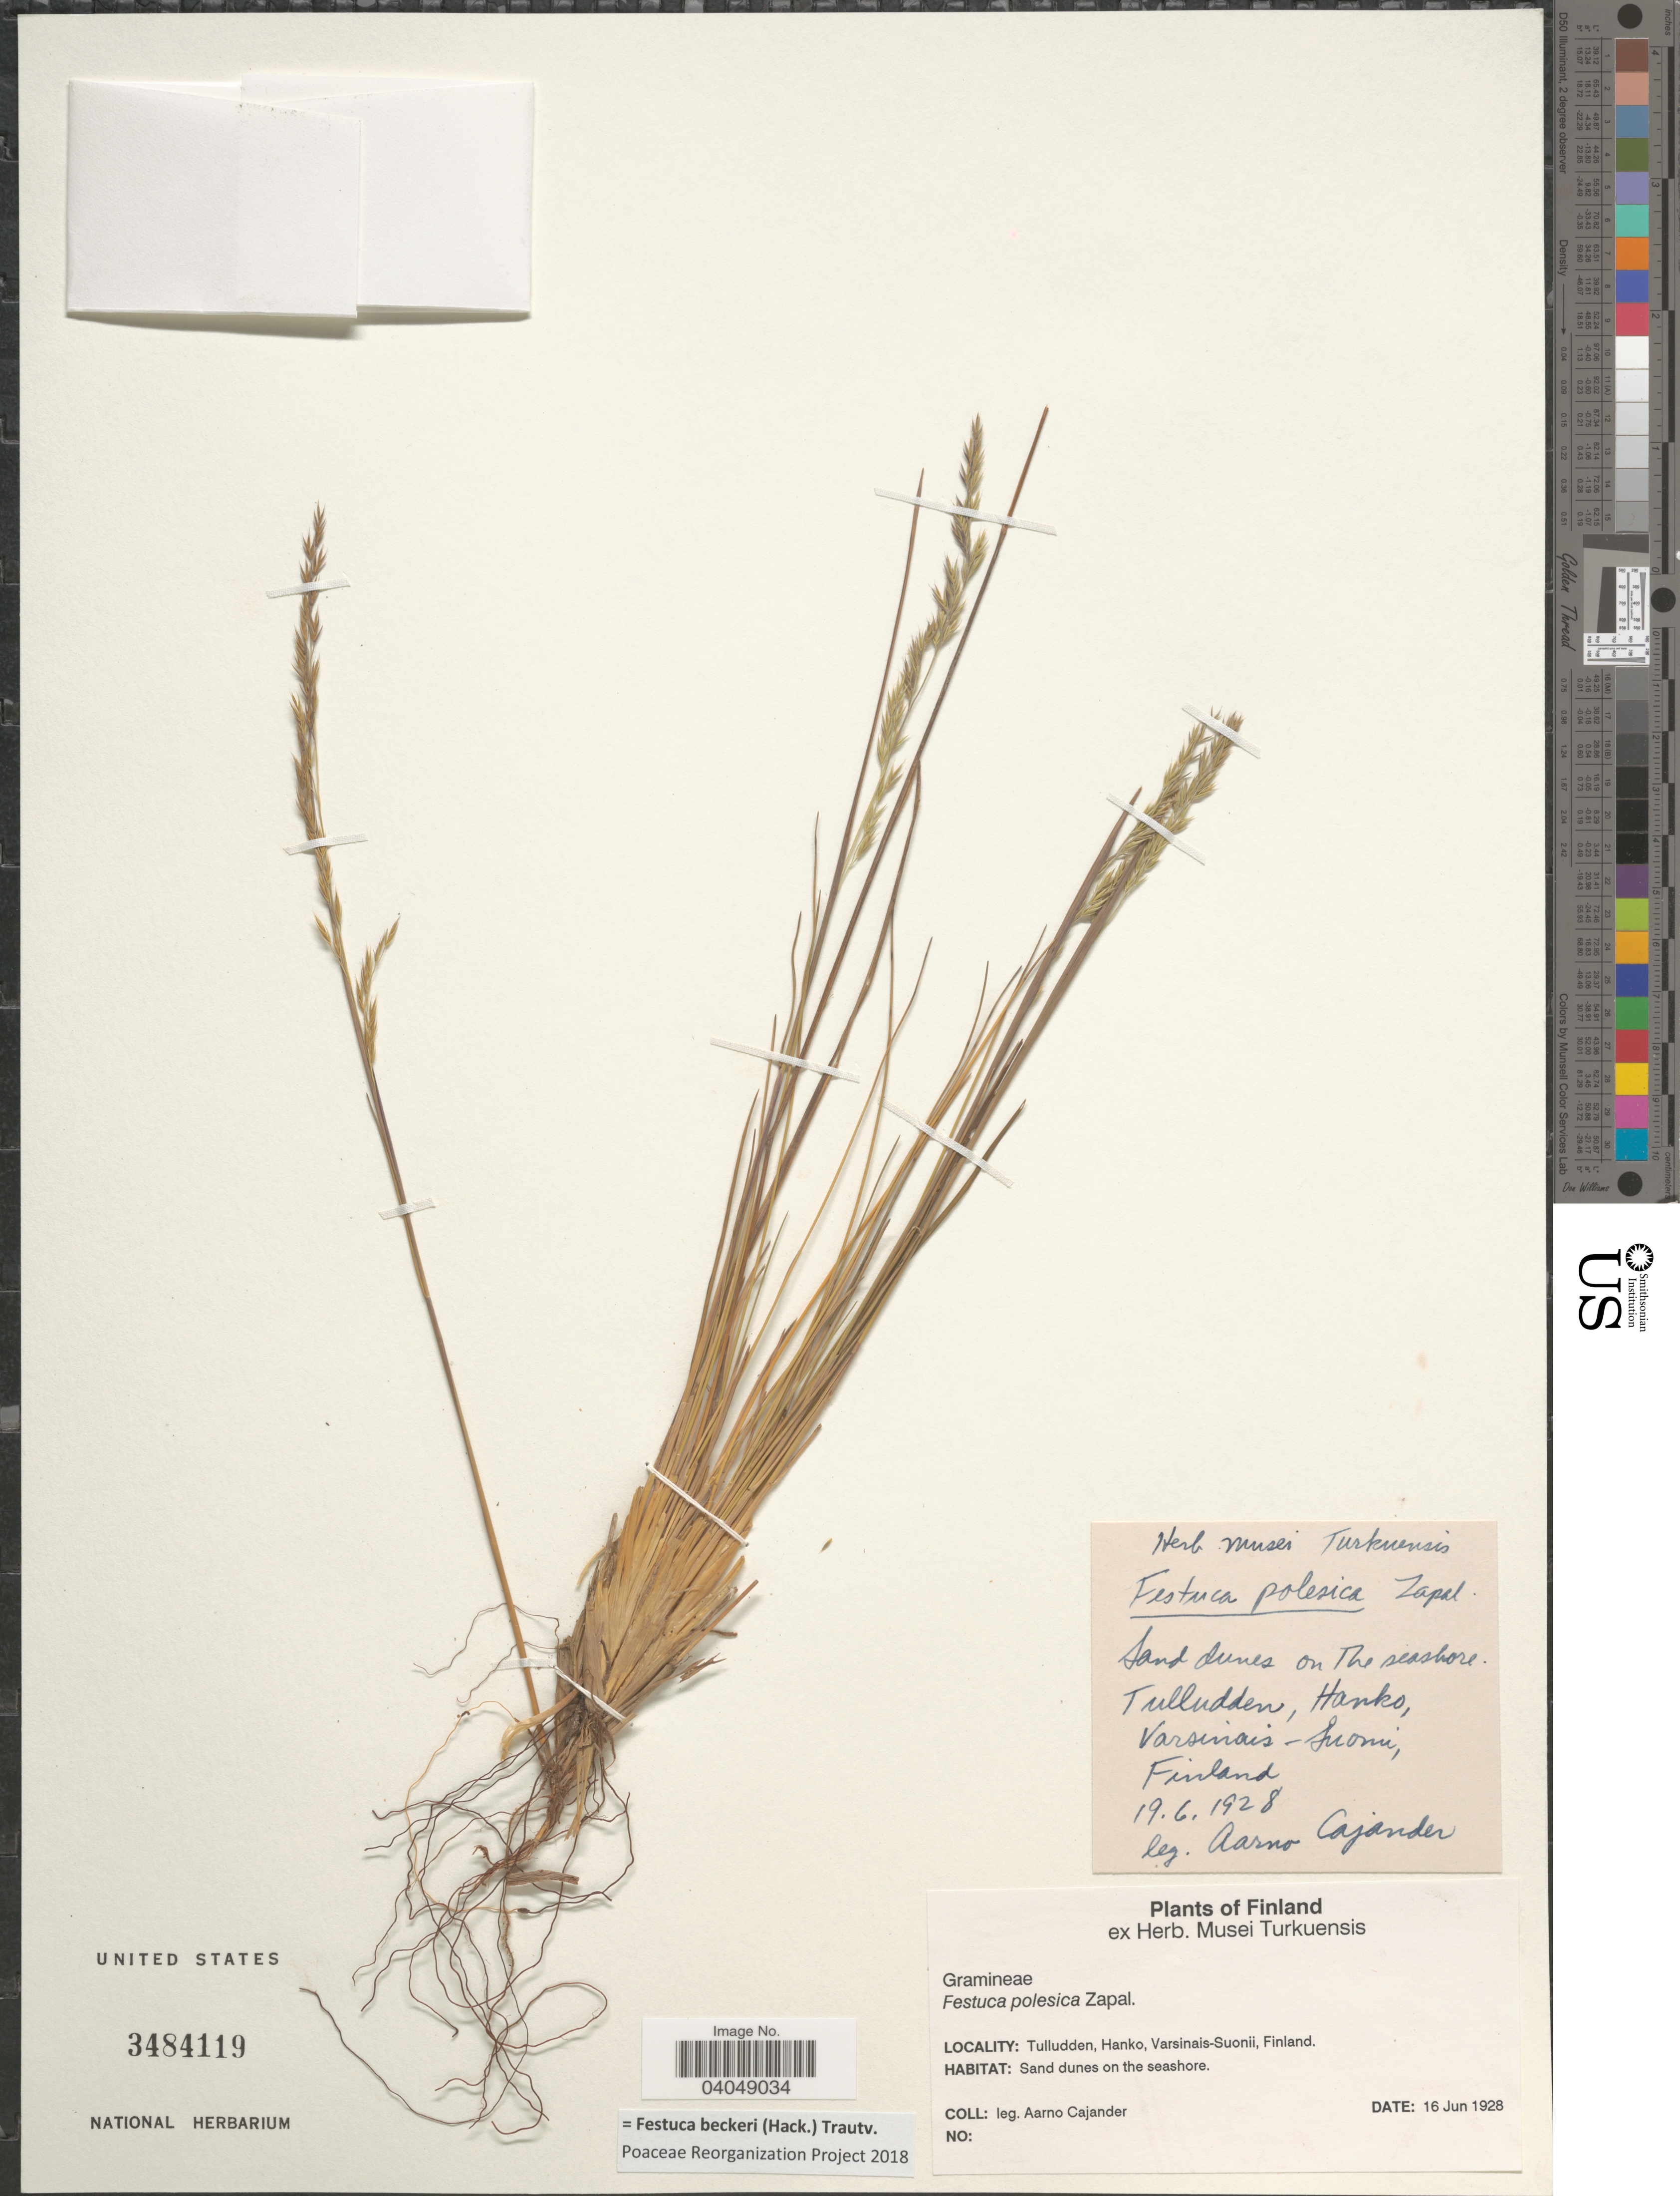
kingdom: Plantae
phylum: Tracheophyta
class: Liliopsida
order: Poales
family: Poaceae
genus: Festuca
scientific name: Festuca beckeri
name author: (Hack.) Trautv.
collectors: A. Cajander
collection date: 1928-06-16/1928-06-19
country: Finland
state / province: Varsinais-Suomi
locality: Sand dunes on The seashore. Tulludden, Hanko, Varsinais-Suomi. Varsinais-Suonii.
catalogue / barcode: US 3484119